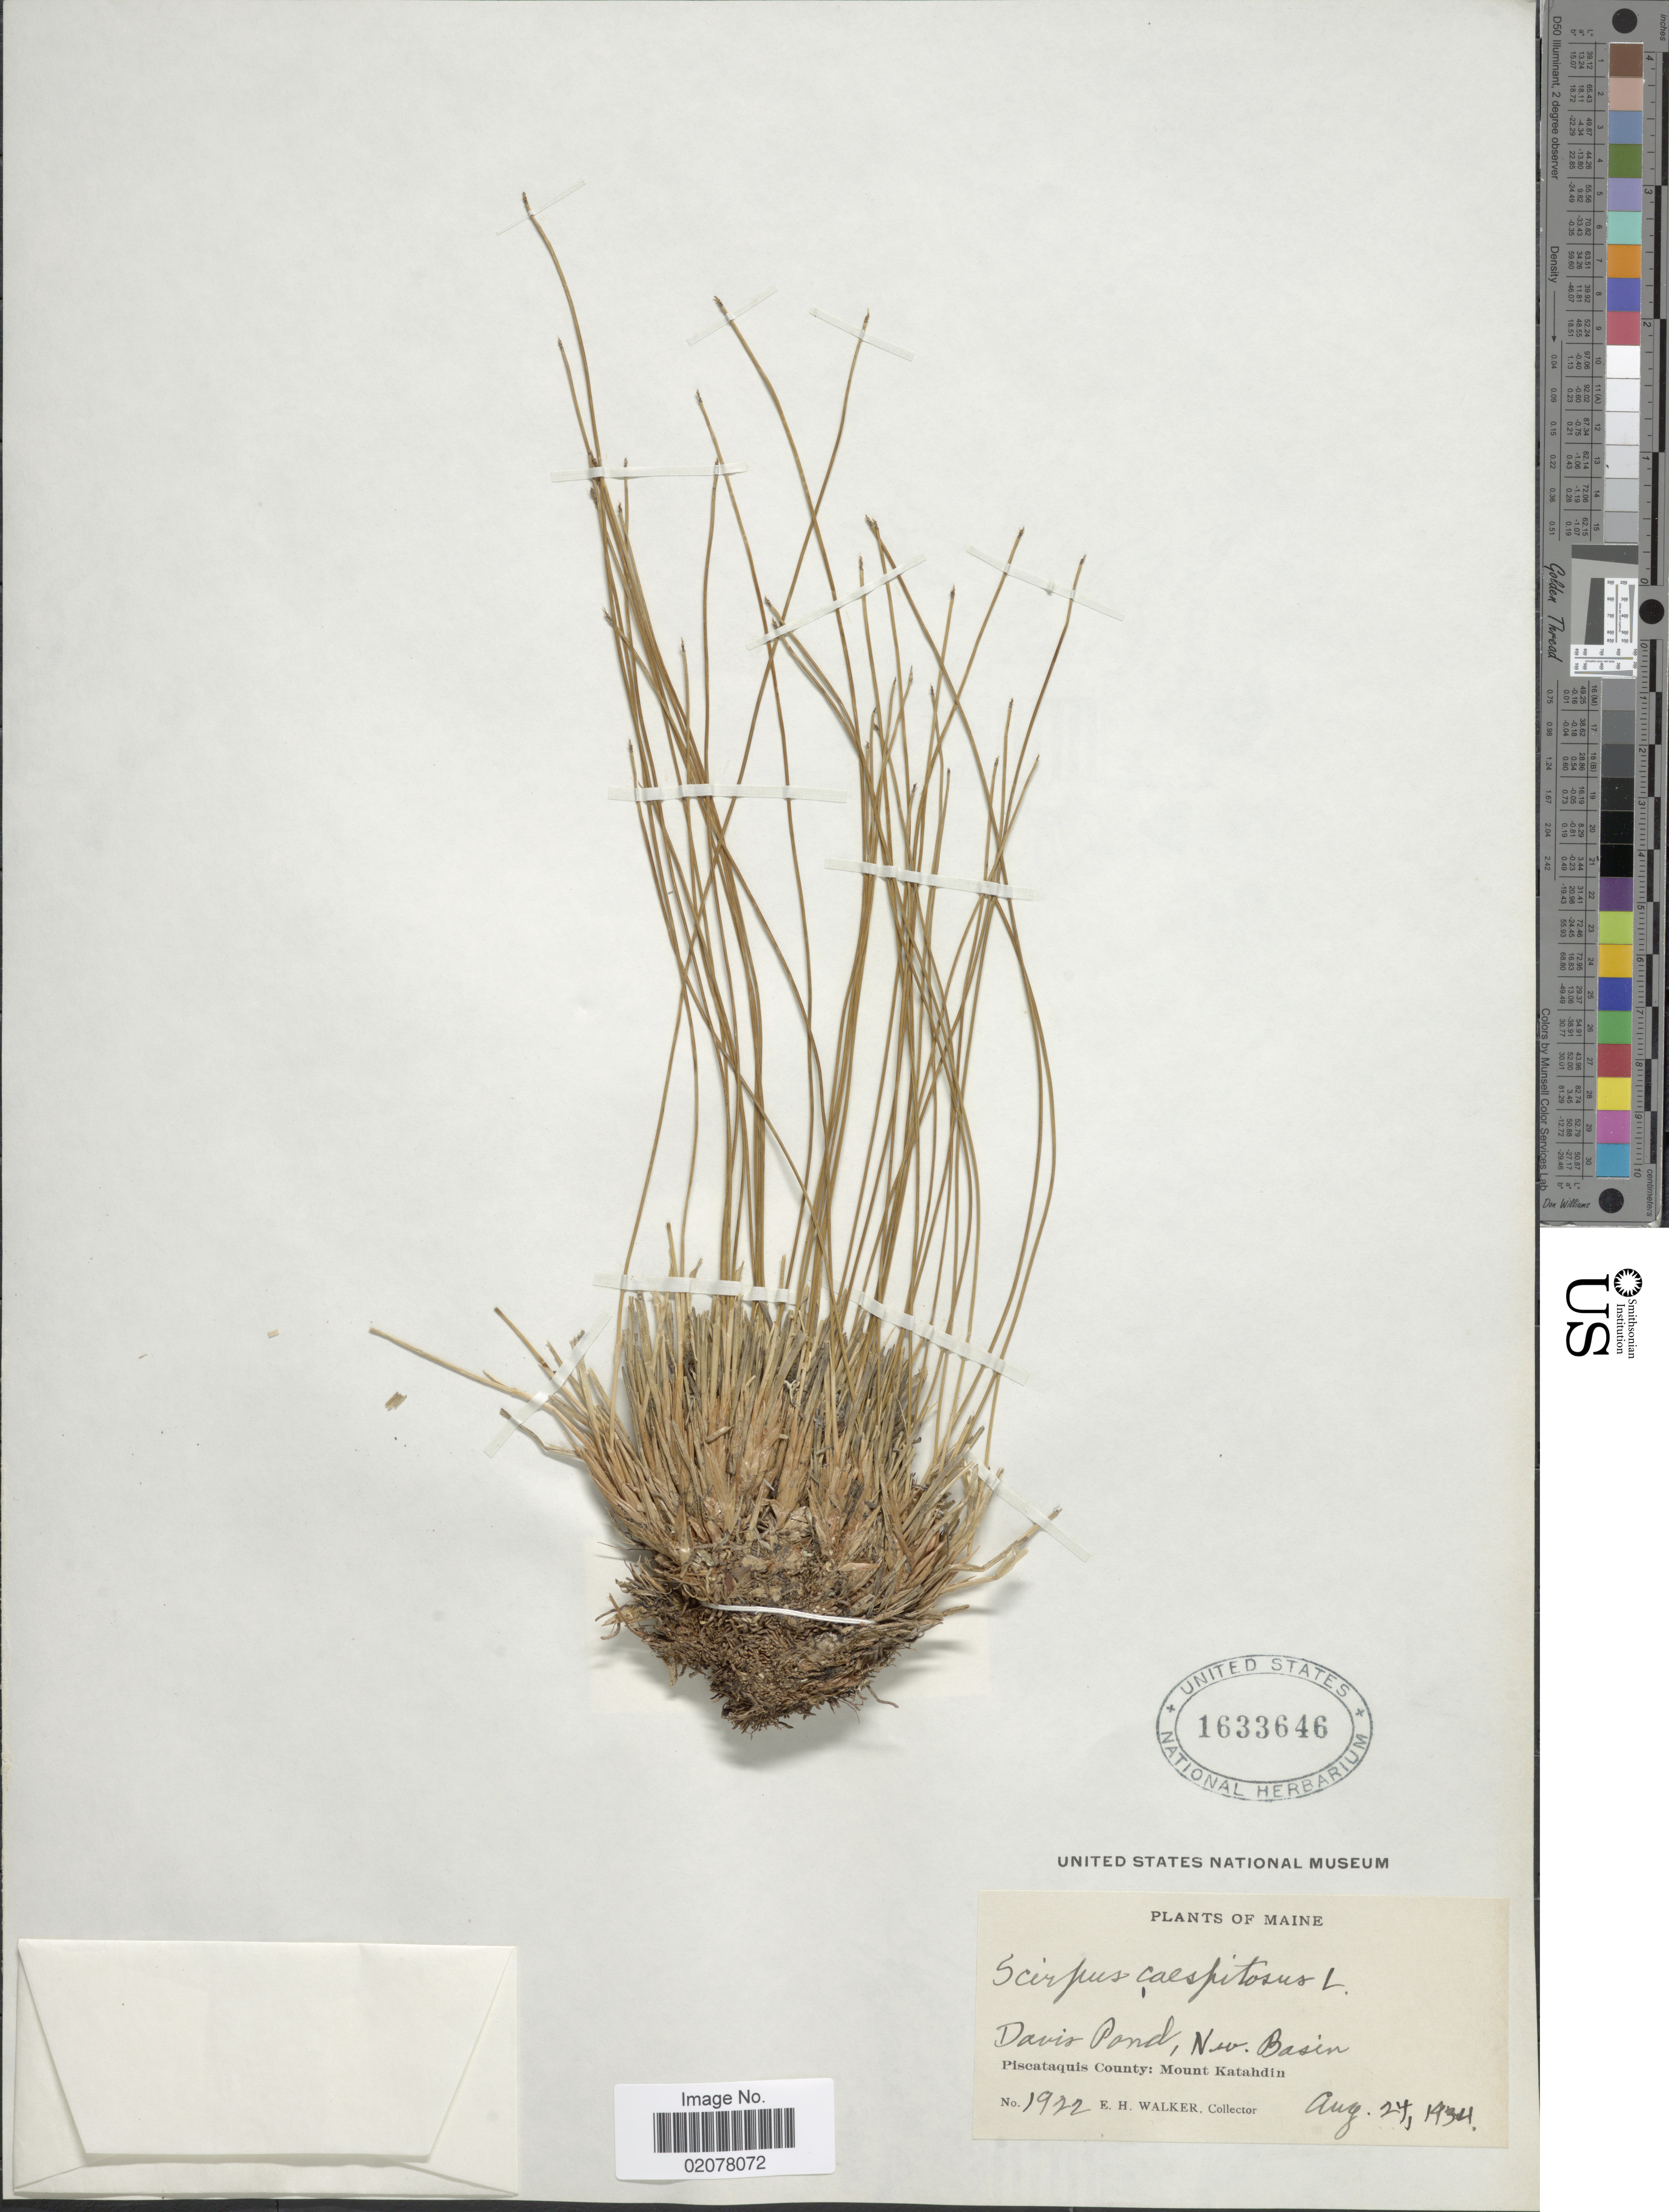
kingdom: Plantae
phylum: Tracheophyta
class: Liliopsida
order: Poales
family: Cyperaceae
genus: Trichophorum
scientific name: Trichophorum cespitosum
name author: (L.) Hartm.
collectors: E. H. Walker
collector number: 1922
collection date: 1934-08-24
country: United States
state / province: Maine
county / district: Piscataquis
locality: Davis Pond, Nw. Basin. Piscataquis County: Mount Katahdin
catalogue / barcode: US 1633646